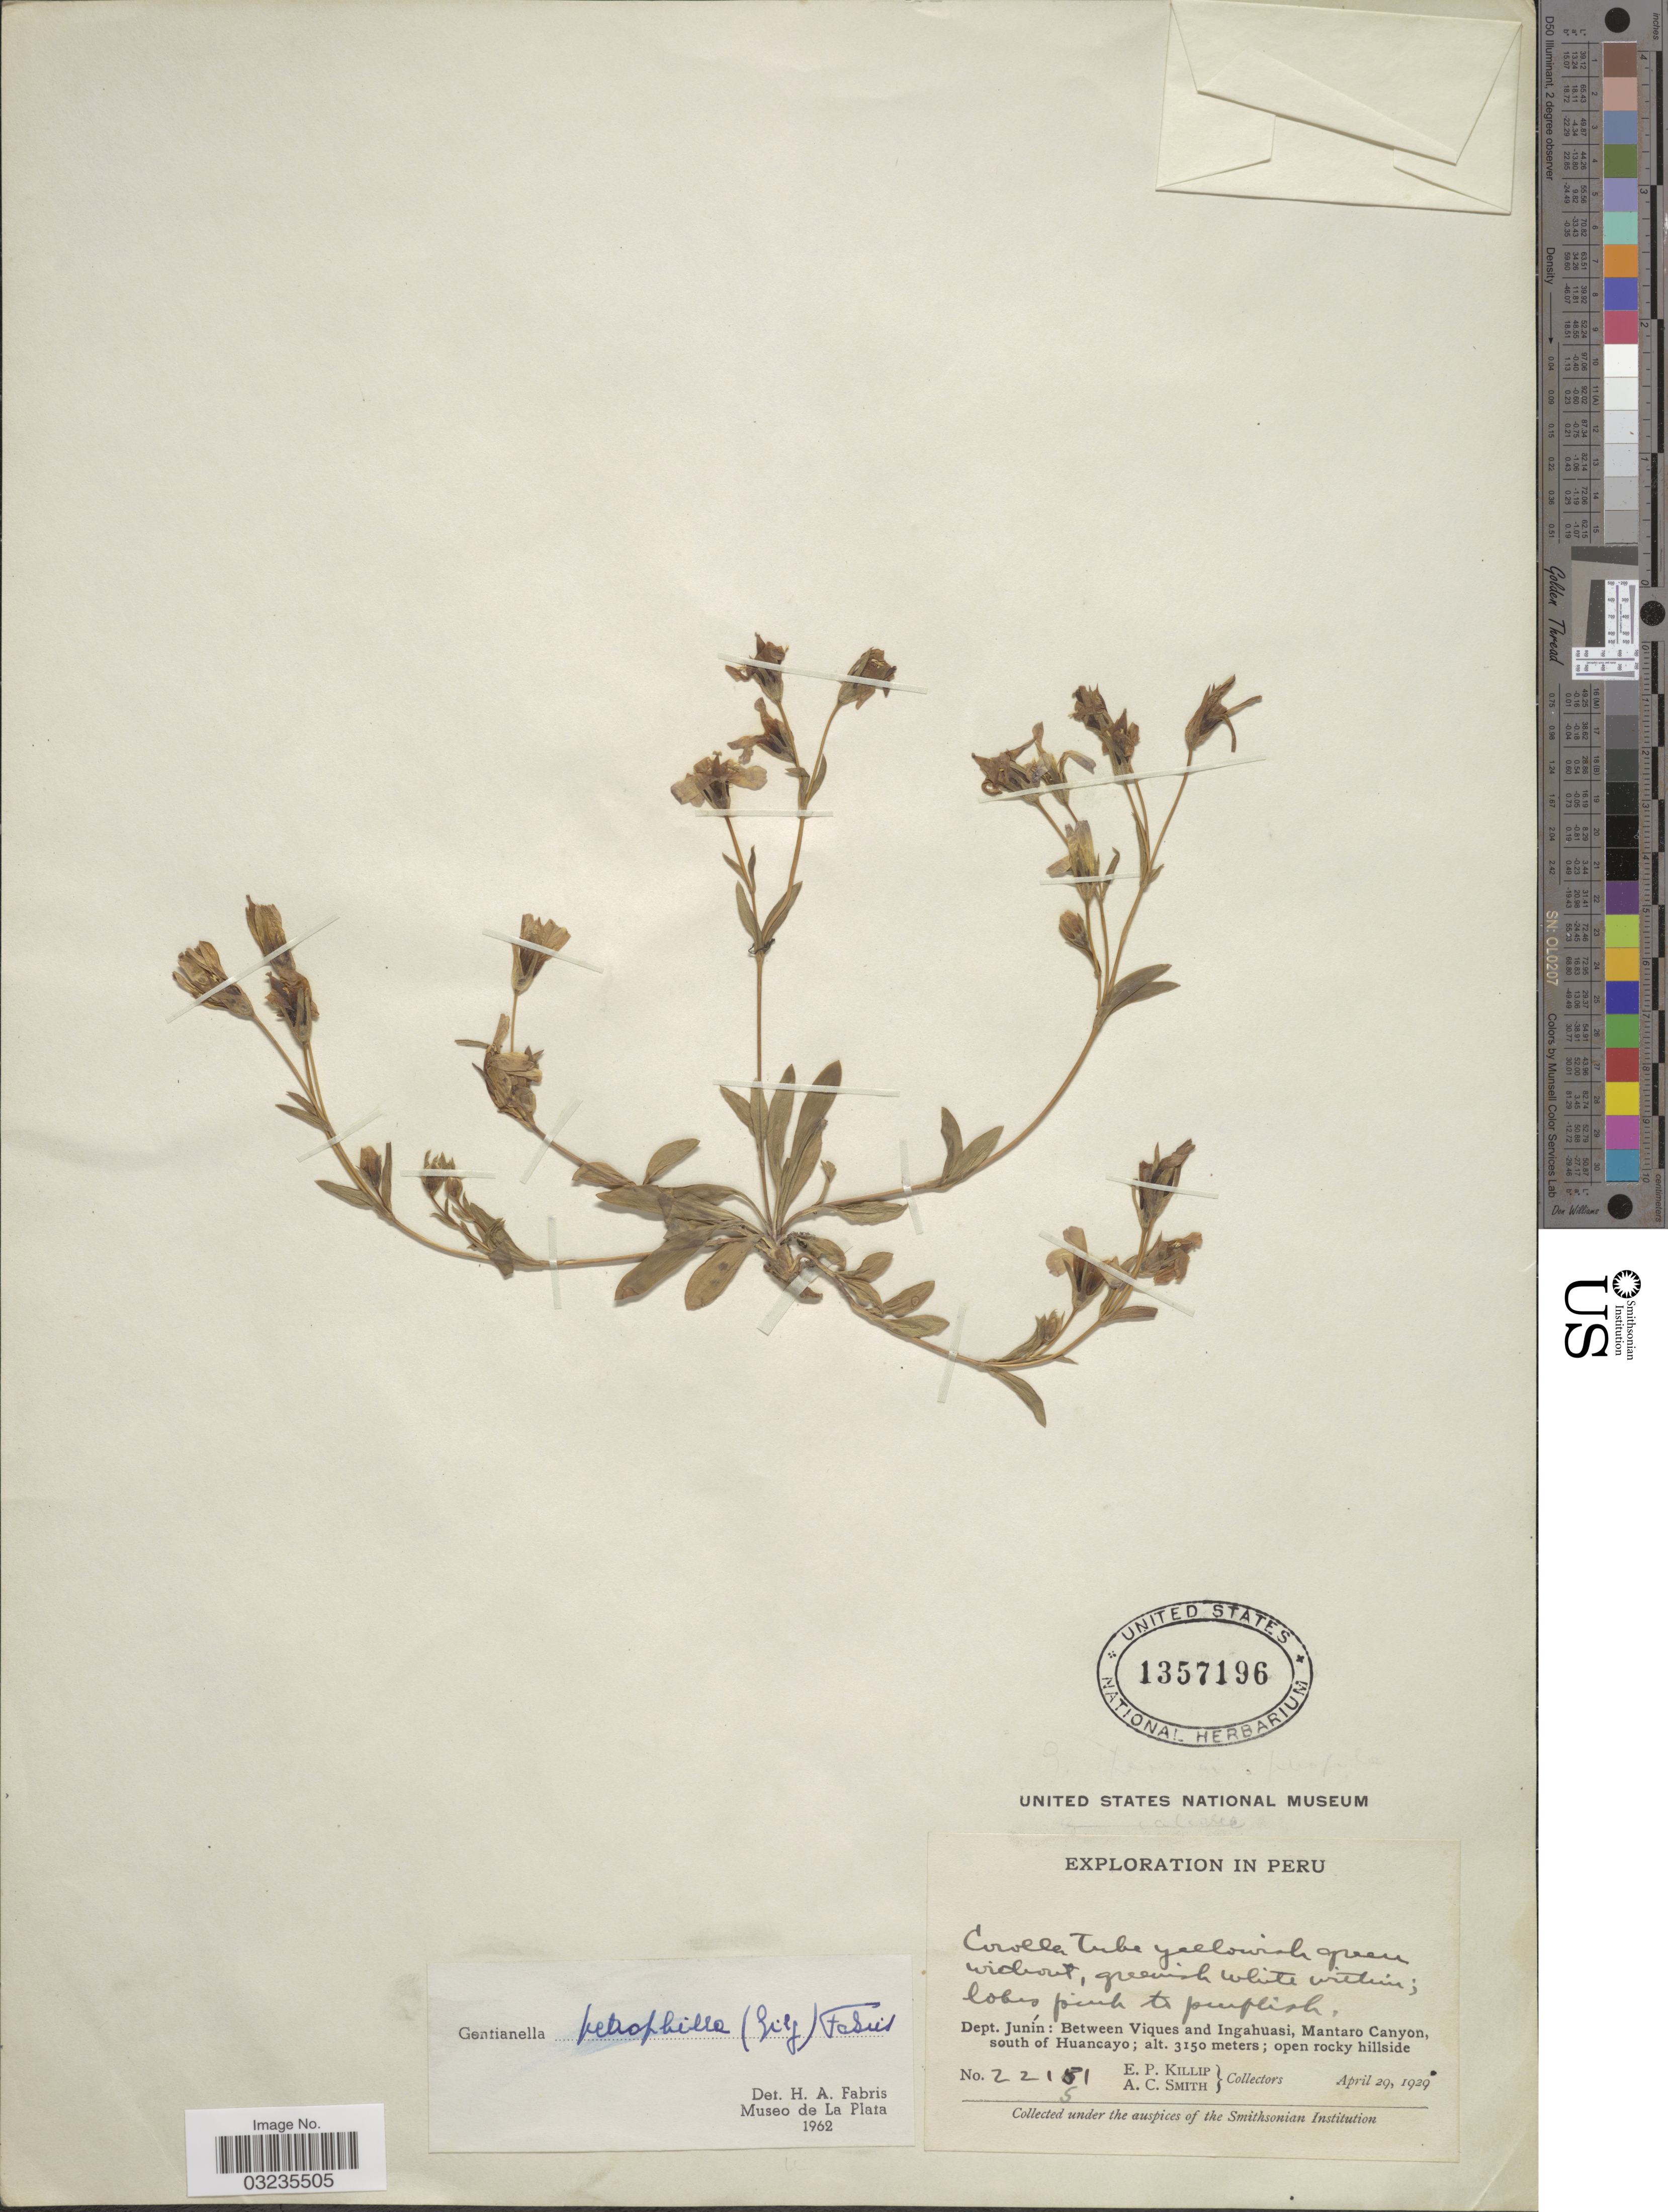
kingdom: Plantae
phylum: Tracheophyta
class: Magnoliopsida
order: Gentianales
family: Gentianaceae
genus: Gentiana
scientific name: Gentiana petrophila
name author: Gilg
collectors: E. P. Killip & A. C. Smith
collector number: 22151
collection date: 1929-04-29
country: Peru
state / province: Junín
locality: Dept. Junín: Between Viques and Ingahuasi, Mantaro Canyon, south of Huancayo.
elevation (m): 3150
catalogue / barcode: US 1357196